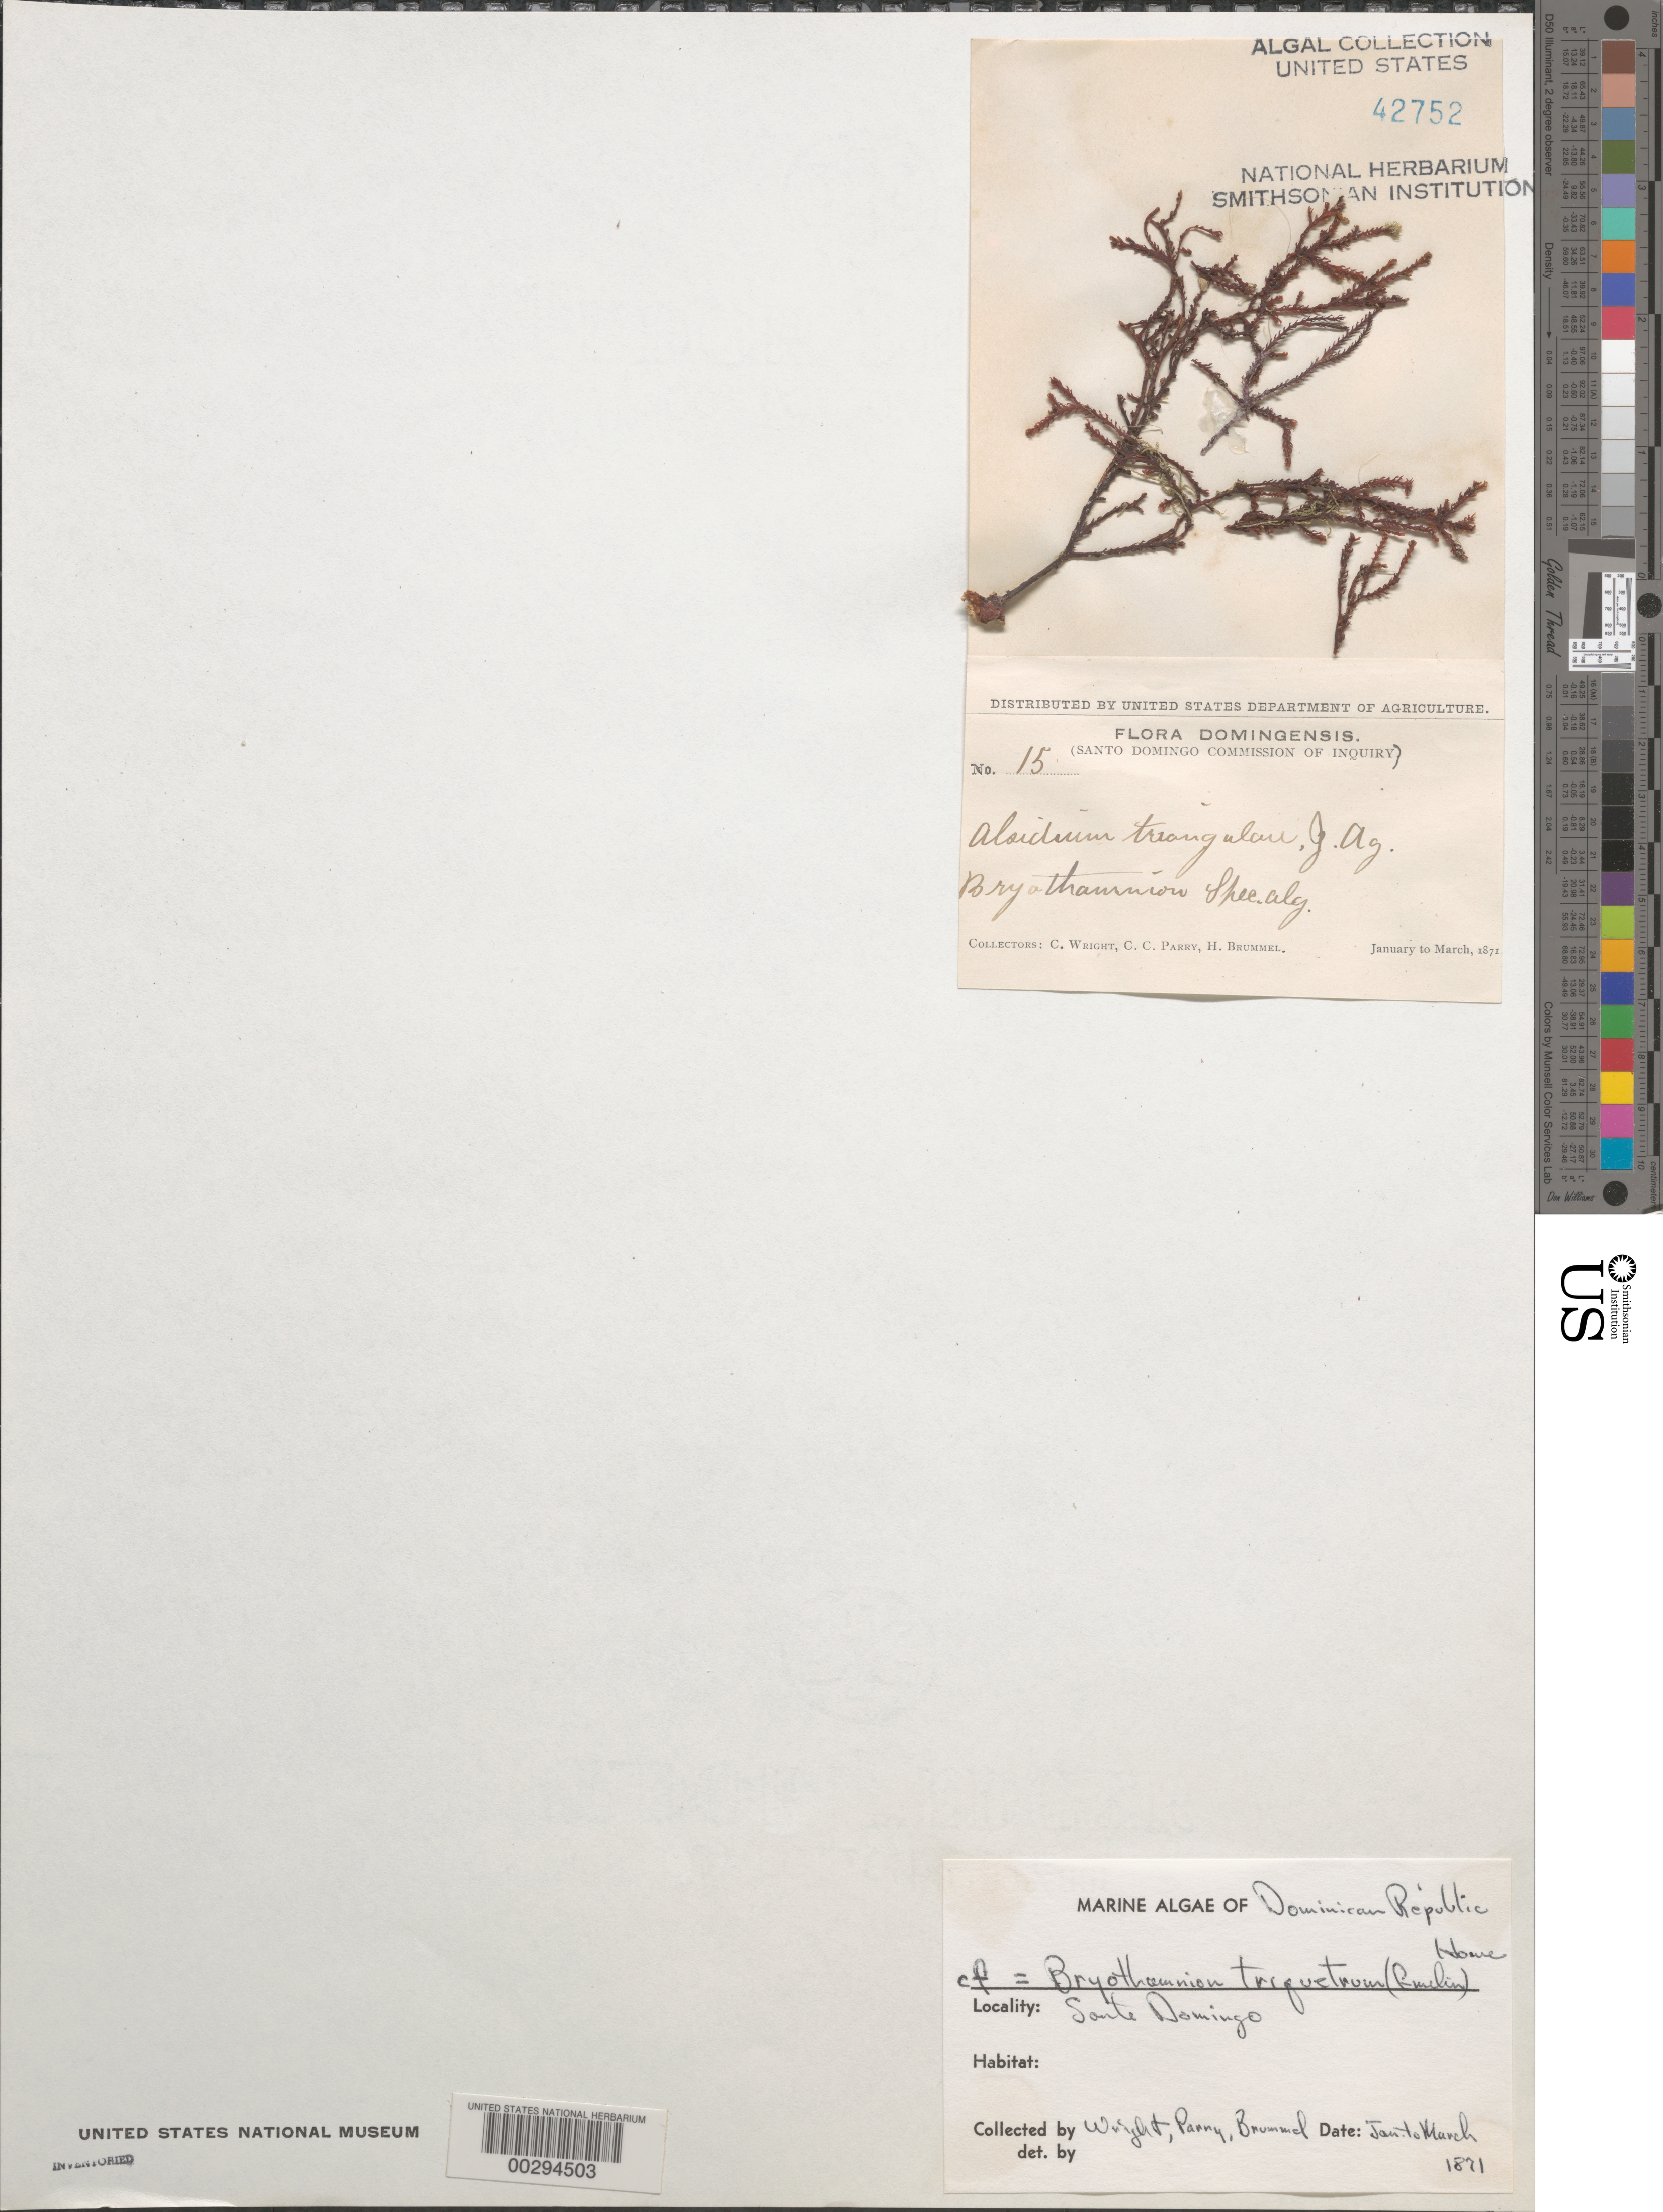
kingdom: Plantae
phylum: Rhodophyta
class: Florideophyceae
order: Ceramiales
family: Rhodomelaceae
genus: Alsidium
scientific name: Alsidium triquetrum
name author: (S.G. Gmel.) Trevis.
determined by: Algae name updating Project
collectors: C. Wright, C. C. Parry & H. Brummel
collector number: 15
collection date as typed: Jan 1871 to -- Mar 1871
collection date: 1871-01/1871-03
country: Dominican Republic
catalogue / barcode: US 42752